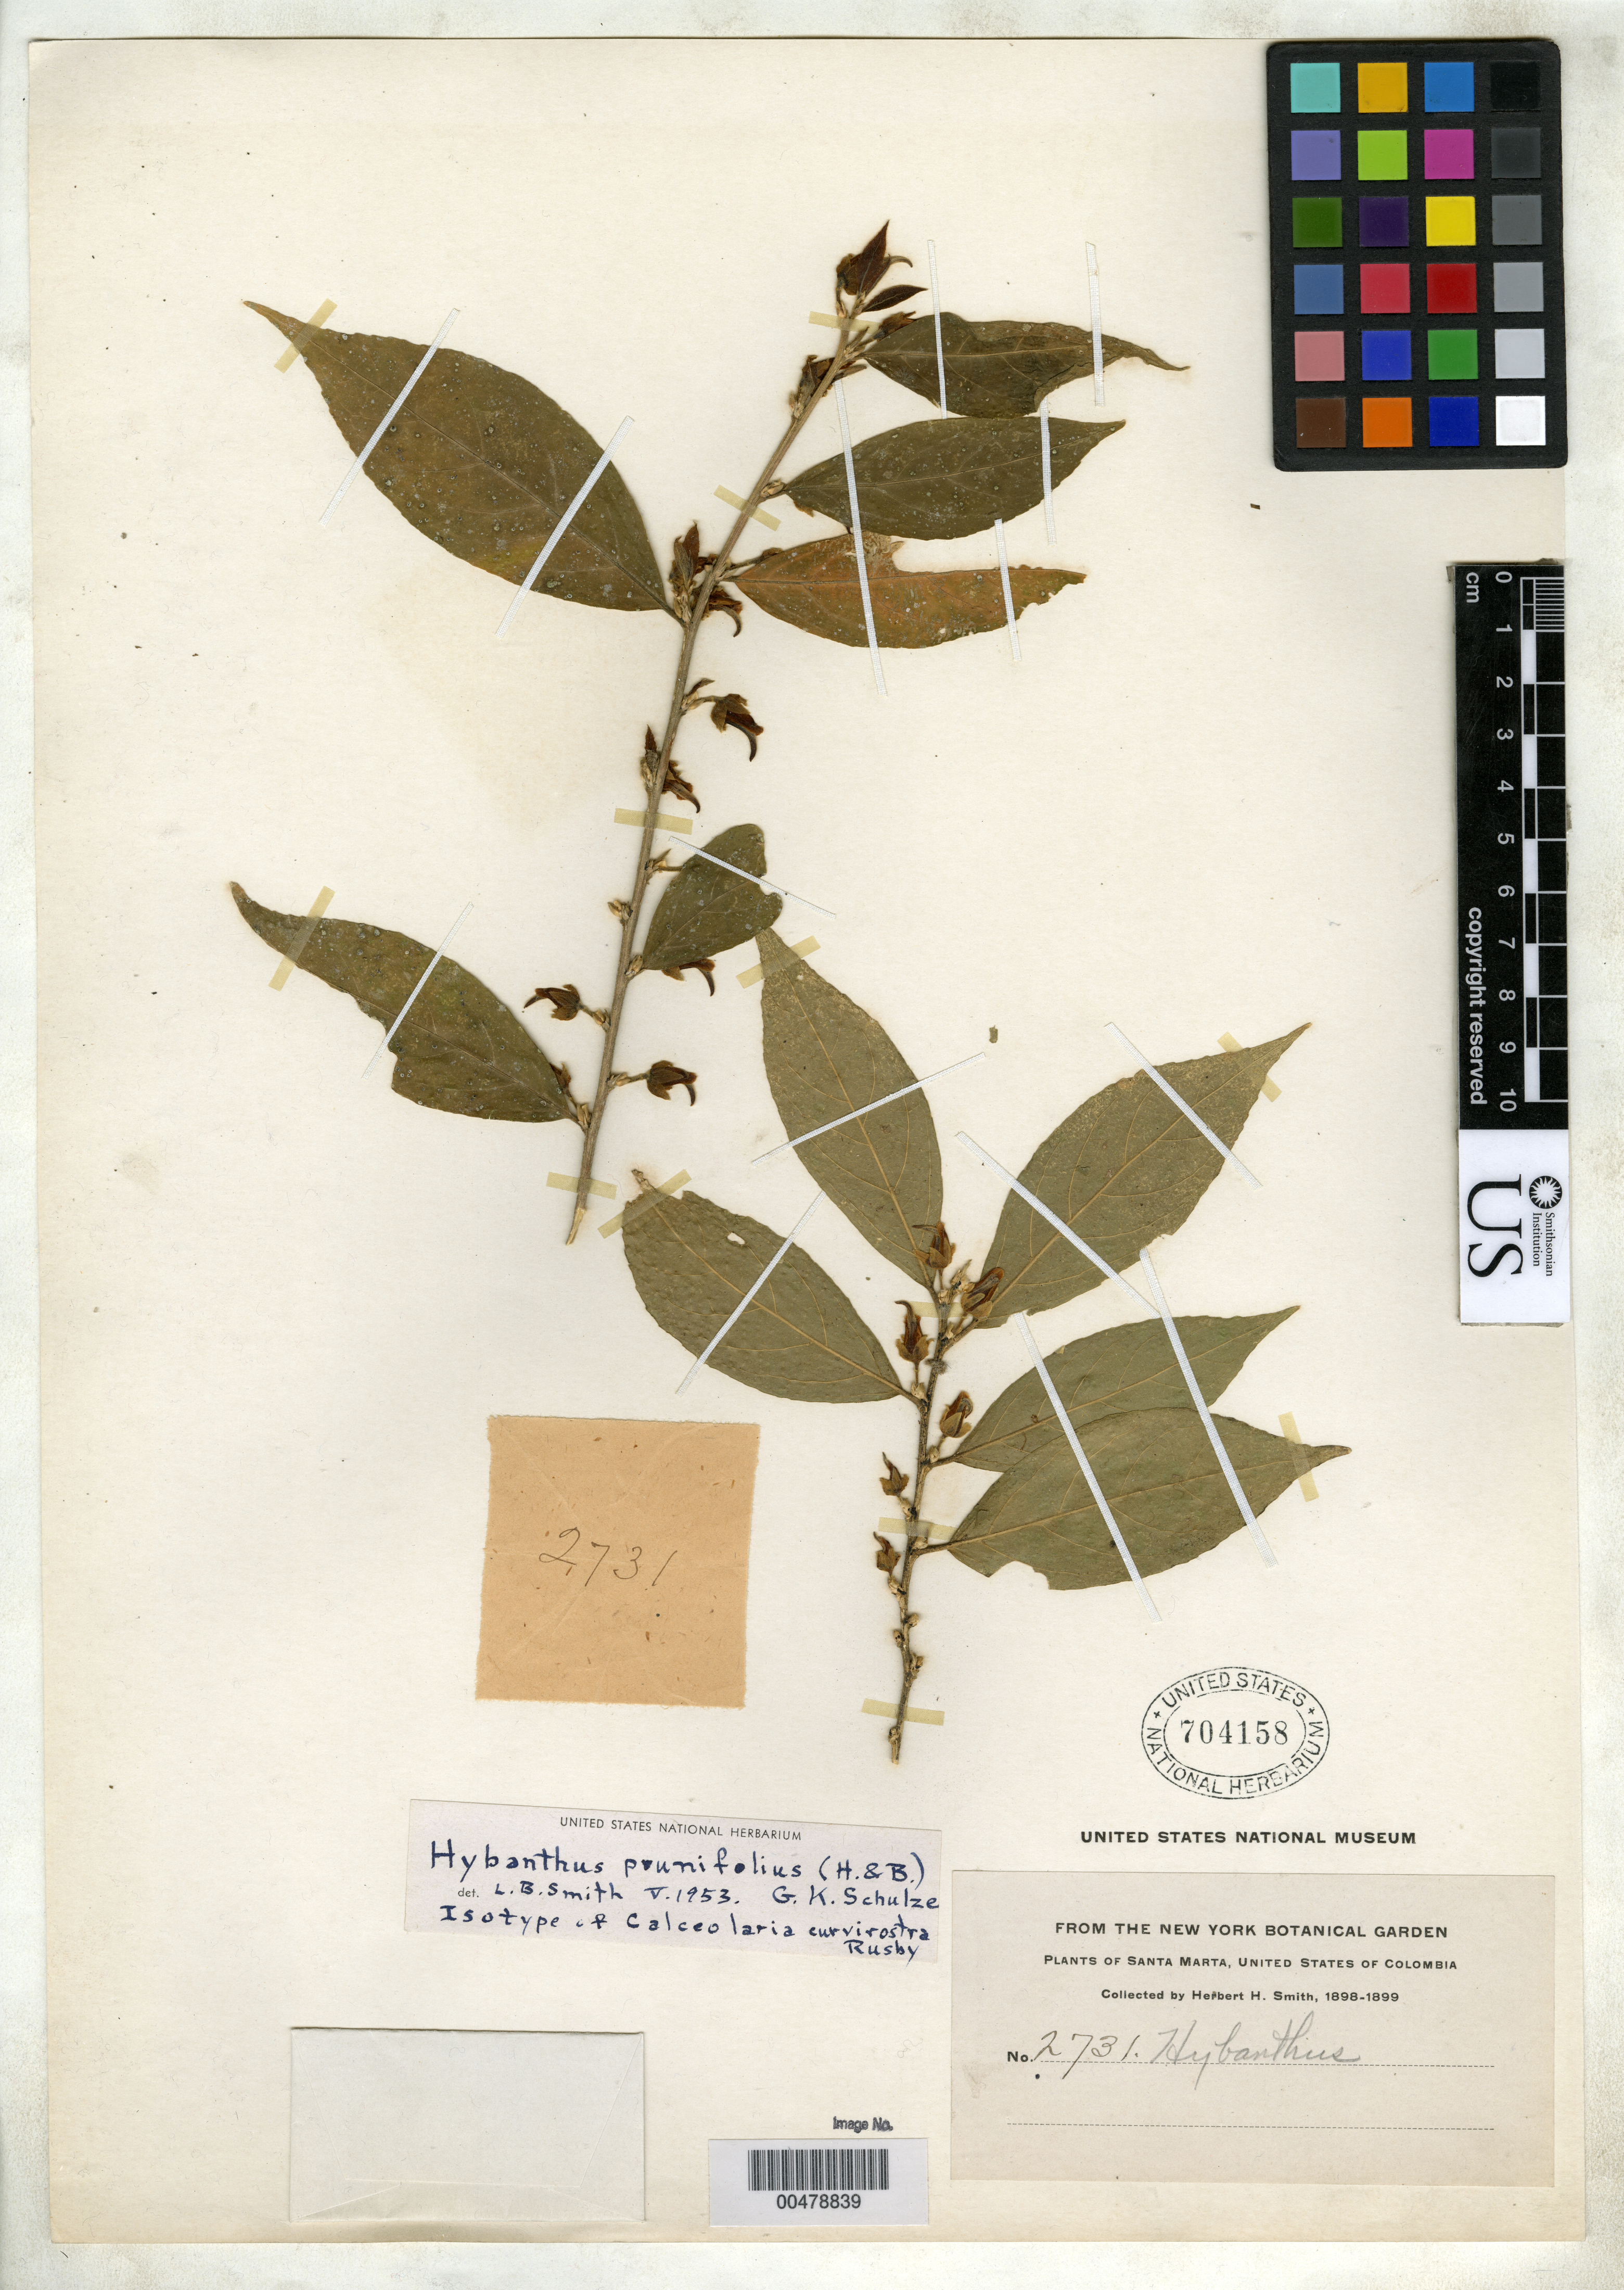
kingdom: Plantae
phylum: Tracheophyta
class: Magnoliopsida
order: Malpighiales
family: Violaceae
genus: Calceolaria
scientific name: Calceolaria curvirostra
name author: Rusby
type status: Isotype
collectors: Herbert H. Smith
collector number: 2731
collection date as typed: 1898 to -- --- 1899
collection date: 1898/1899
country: Colombia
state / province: Magdalena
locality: Santa Marta.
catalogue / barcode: US 704158